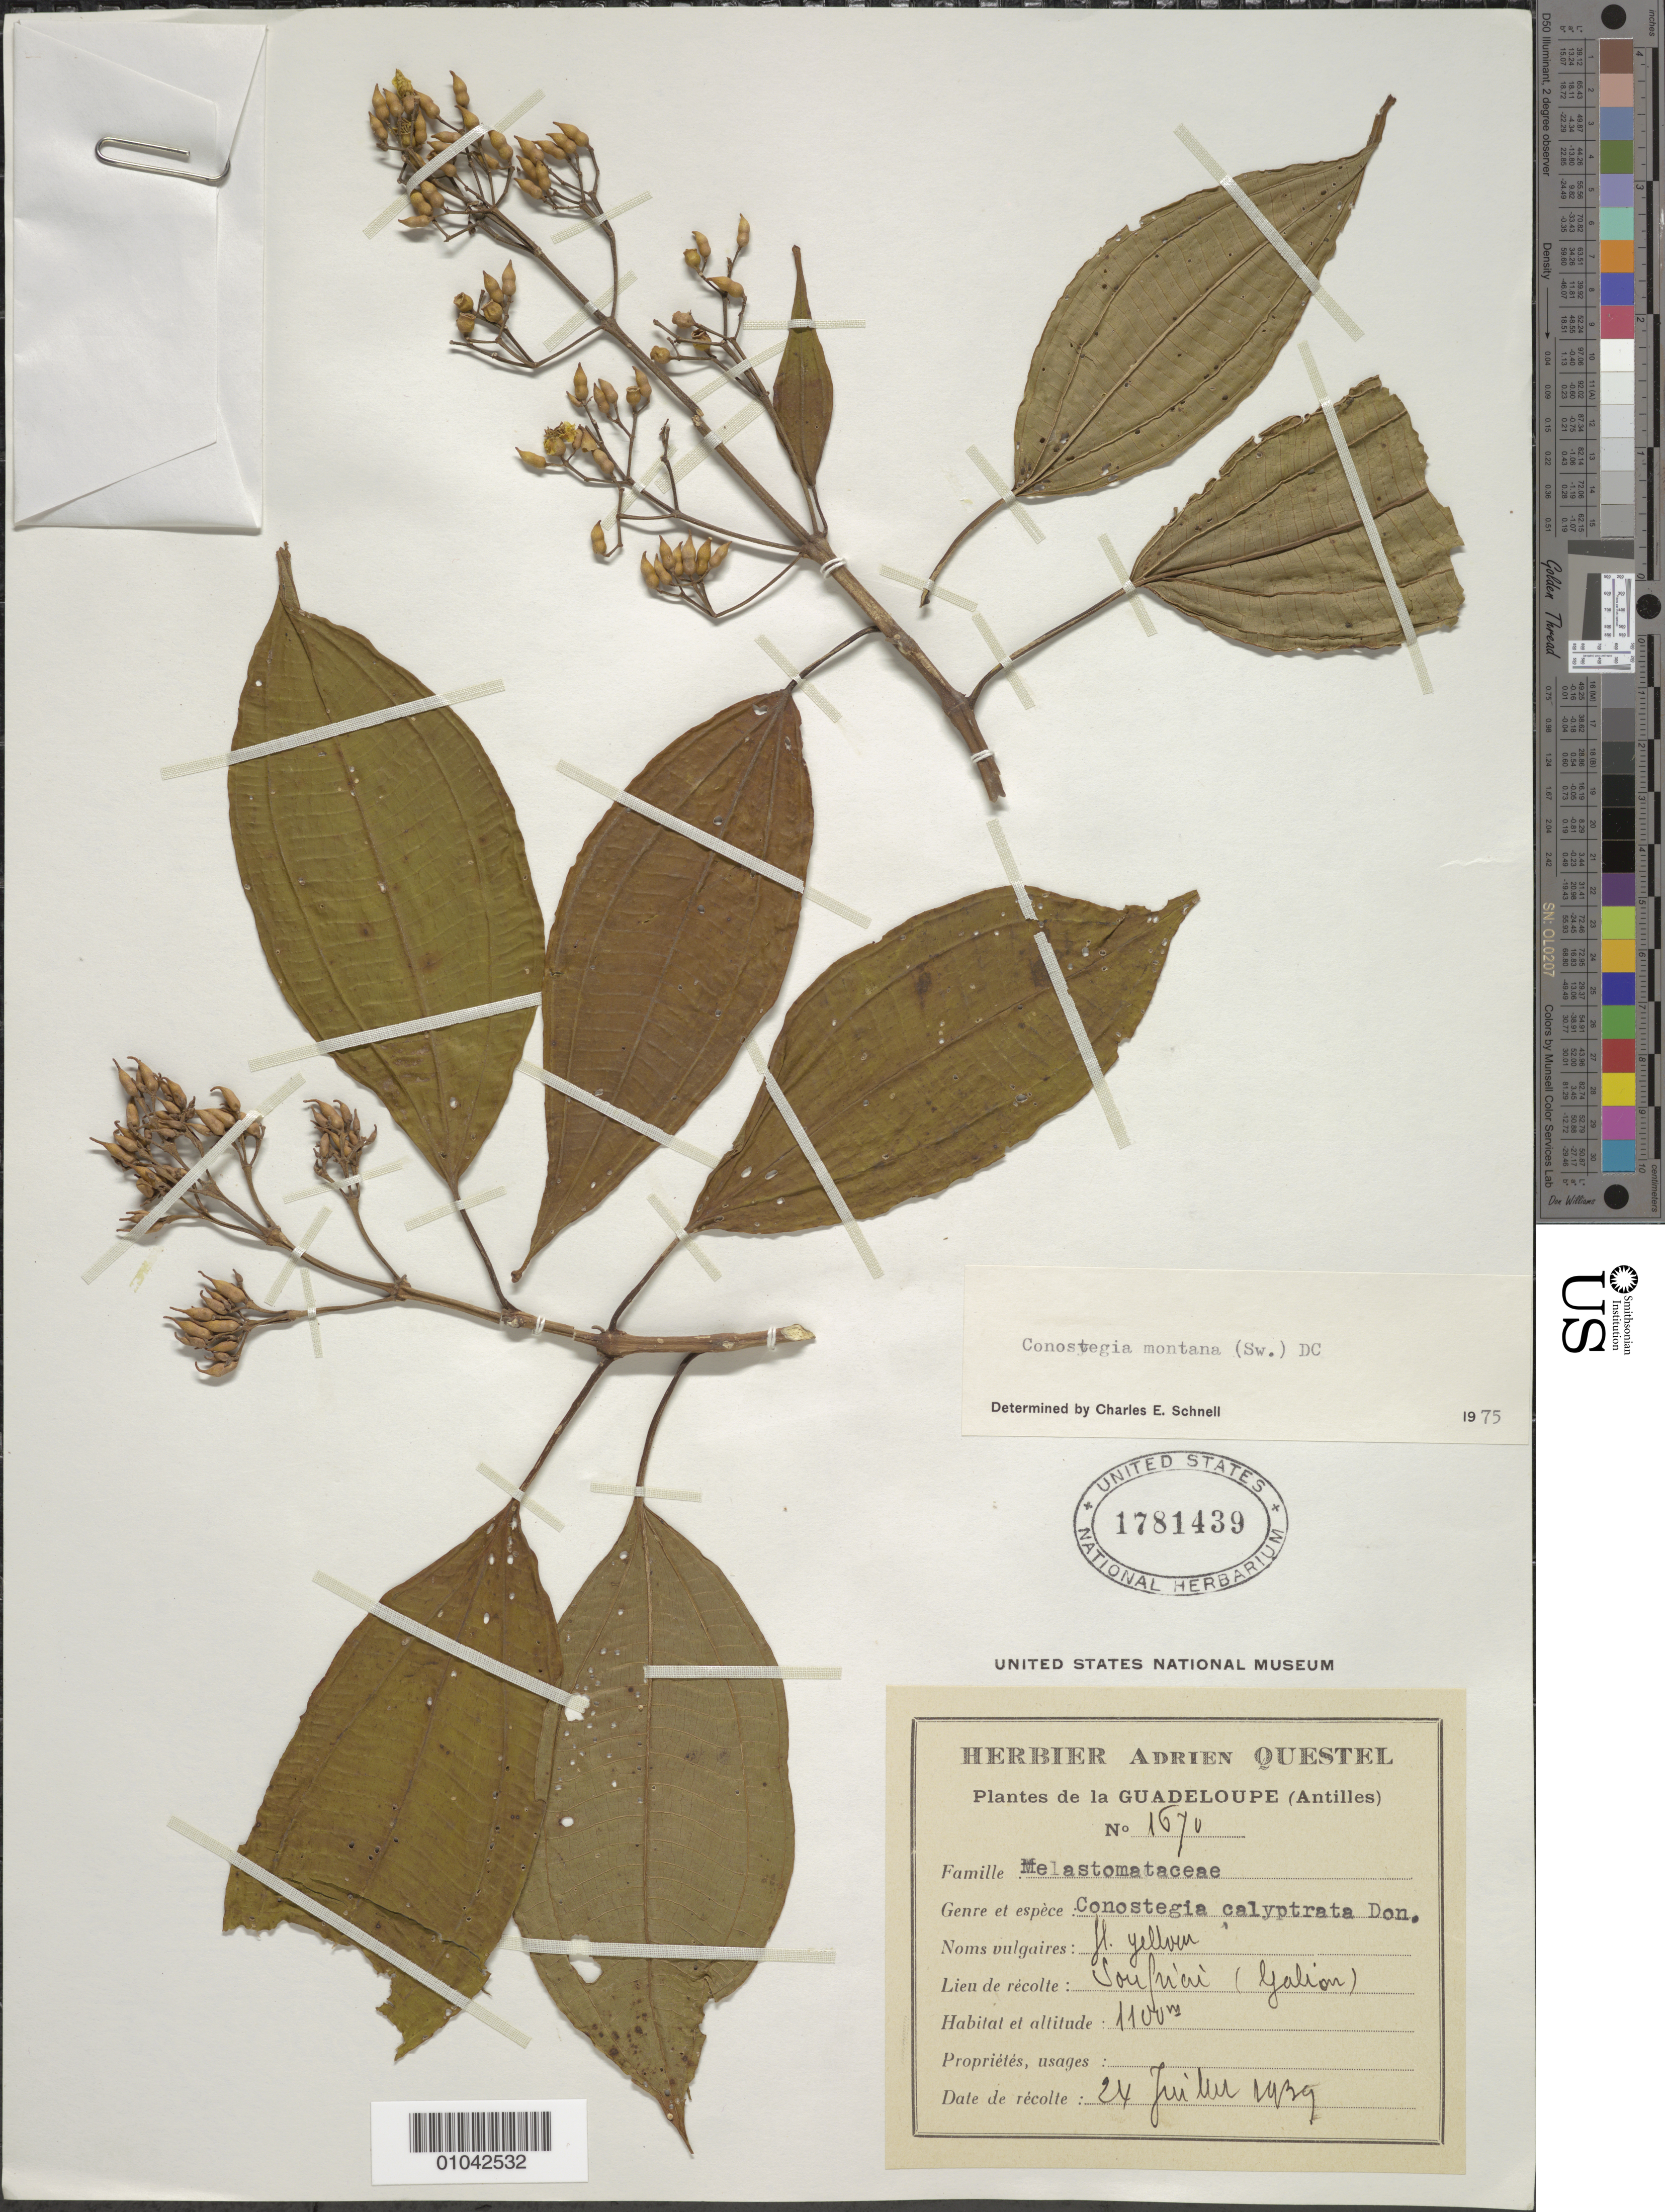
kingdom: Plantae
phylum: Tracheophyta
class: Magnoliopsida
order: Myrtales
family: Melastomataceae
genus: Conostegia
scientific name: Conostegia montana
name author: (Sw.) D. Don ex DC.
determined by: Schnell, C. E.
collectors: A. Questel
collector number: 1670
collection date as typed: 24 Jul 1939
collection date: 1939-07-24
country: Guadeloupe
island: Basse Terre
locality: Soufrière (Galion)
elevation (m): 1100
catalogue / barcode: US 1781439